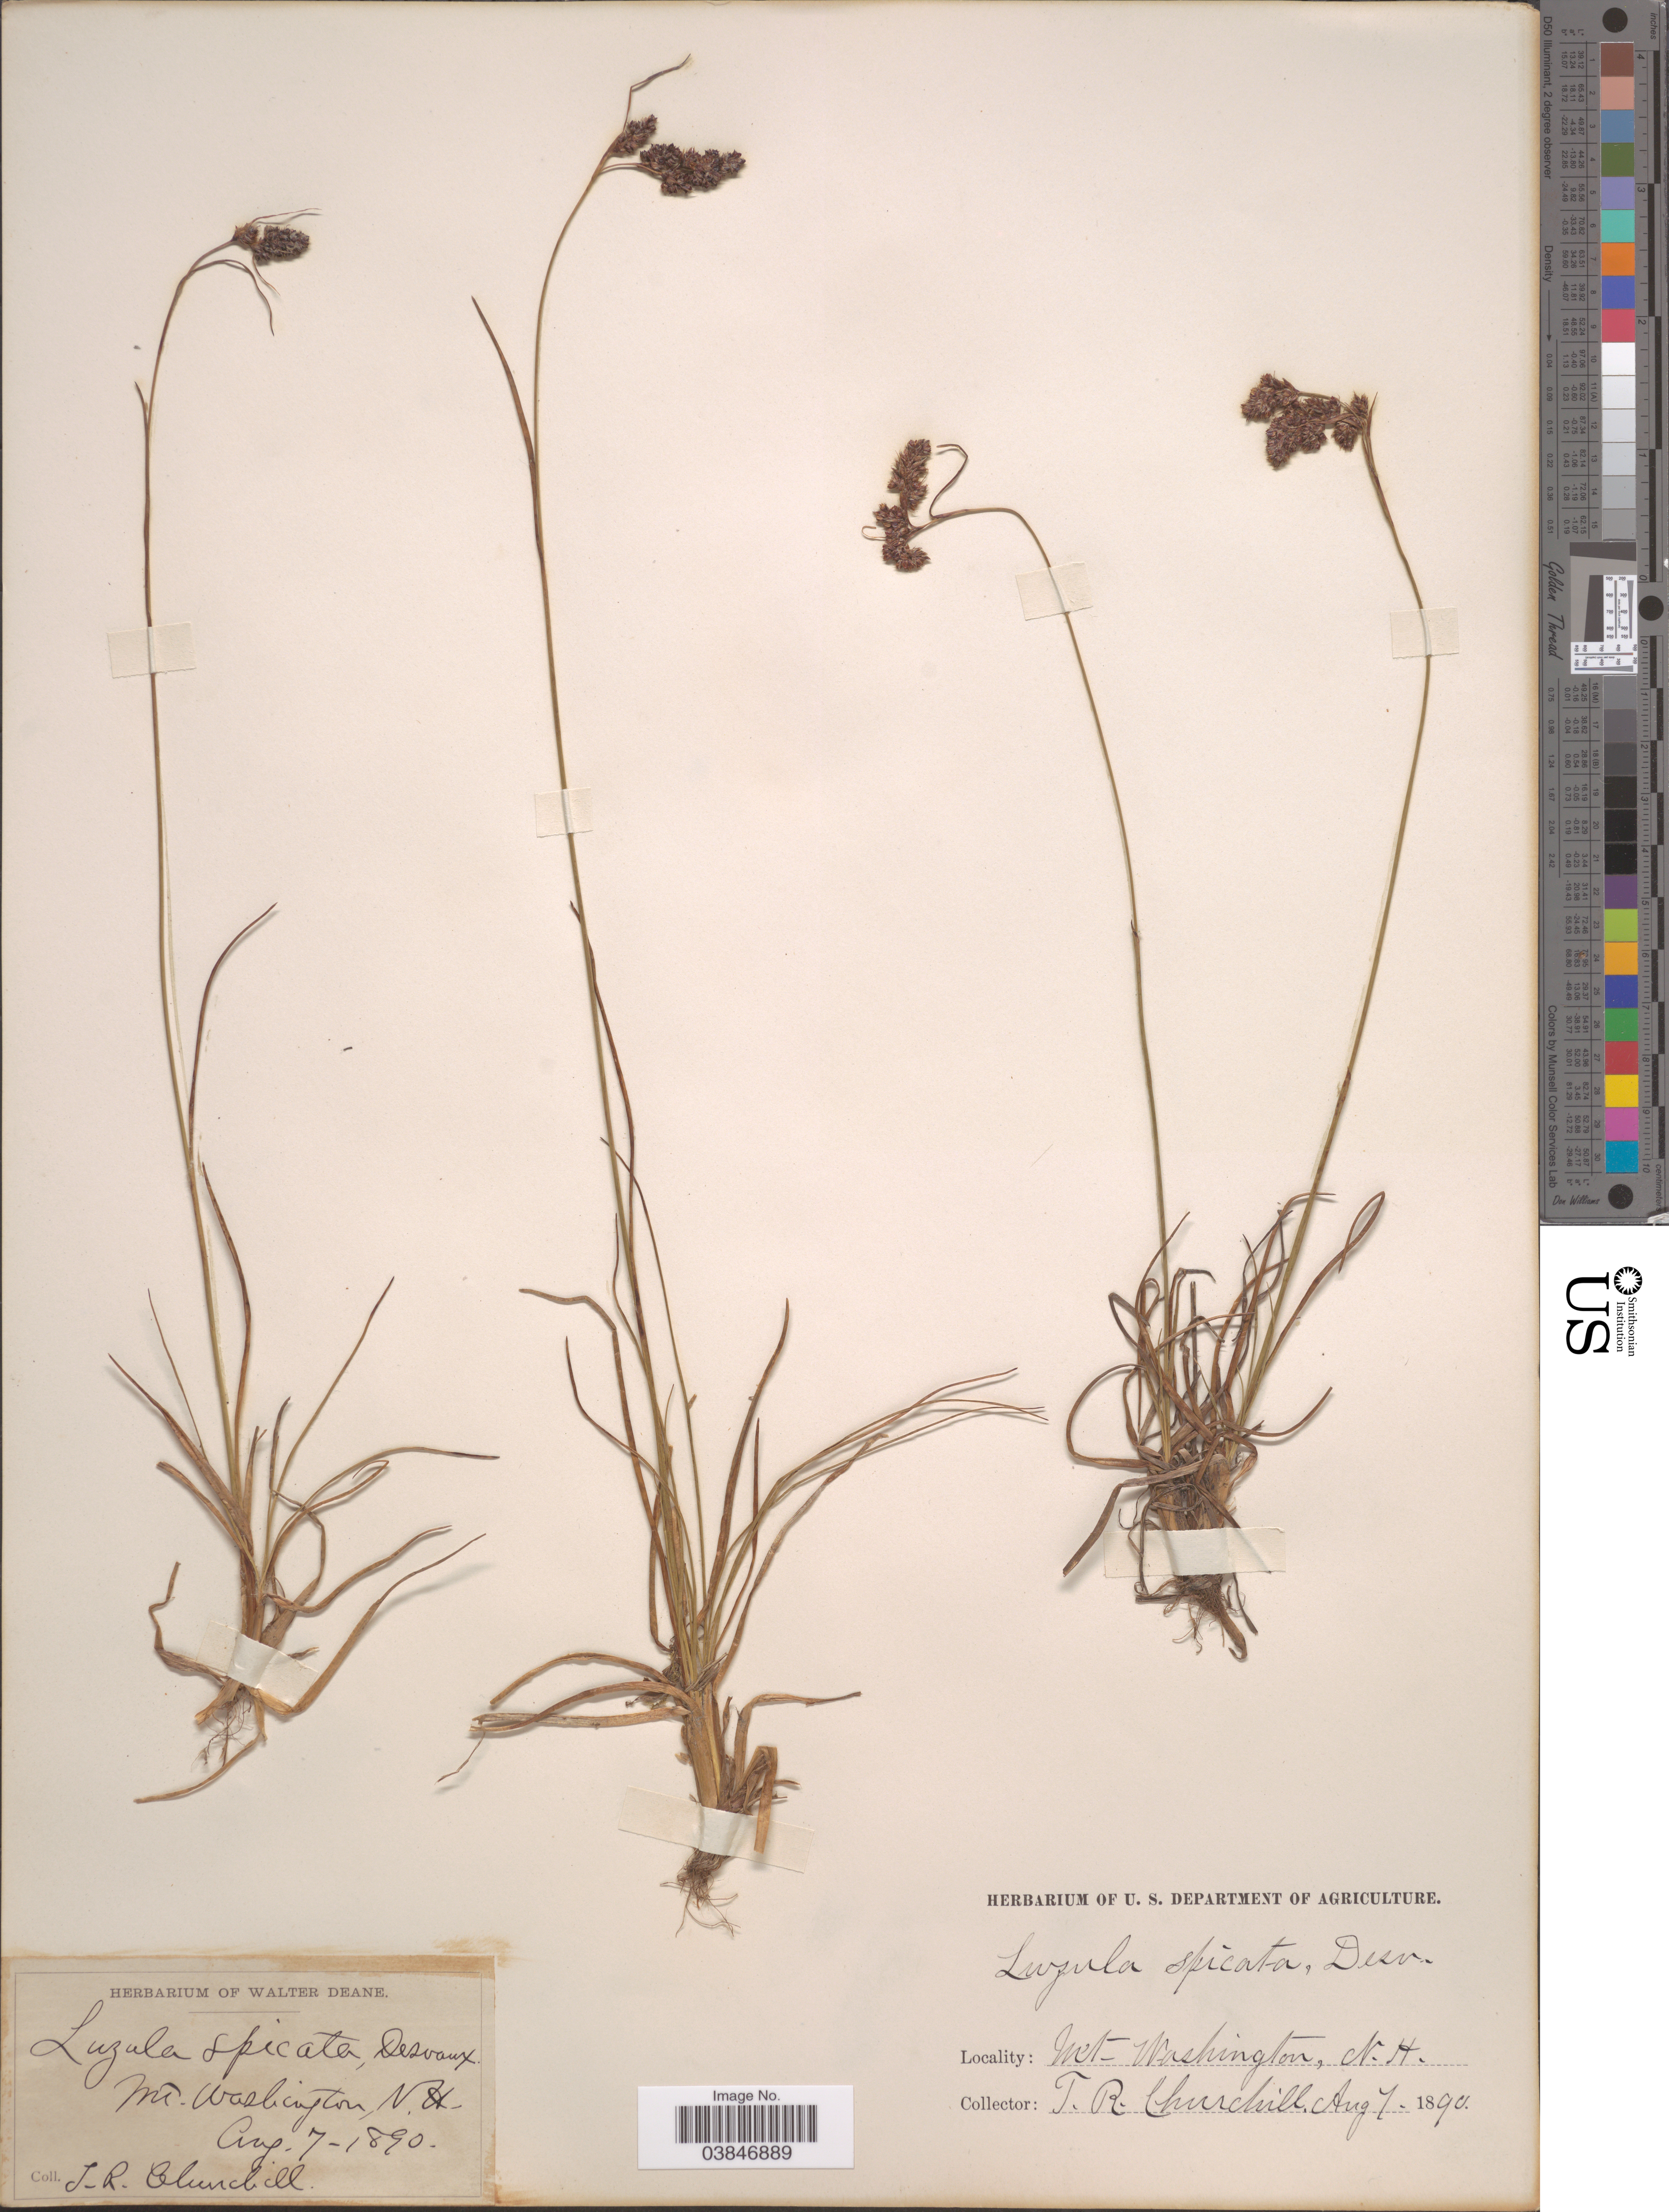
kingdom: Plantae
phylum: Tracheophyta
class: Liliopsida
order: Poales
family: Juncaceae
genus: Luzula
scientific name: Luzula spicata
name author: (L.) DC.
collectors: T. Churchill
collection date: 1890-08-07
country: United States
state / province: New Hampshire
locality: Mt. Washington.